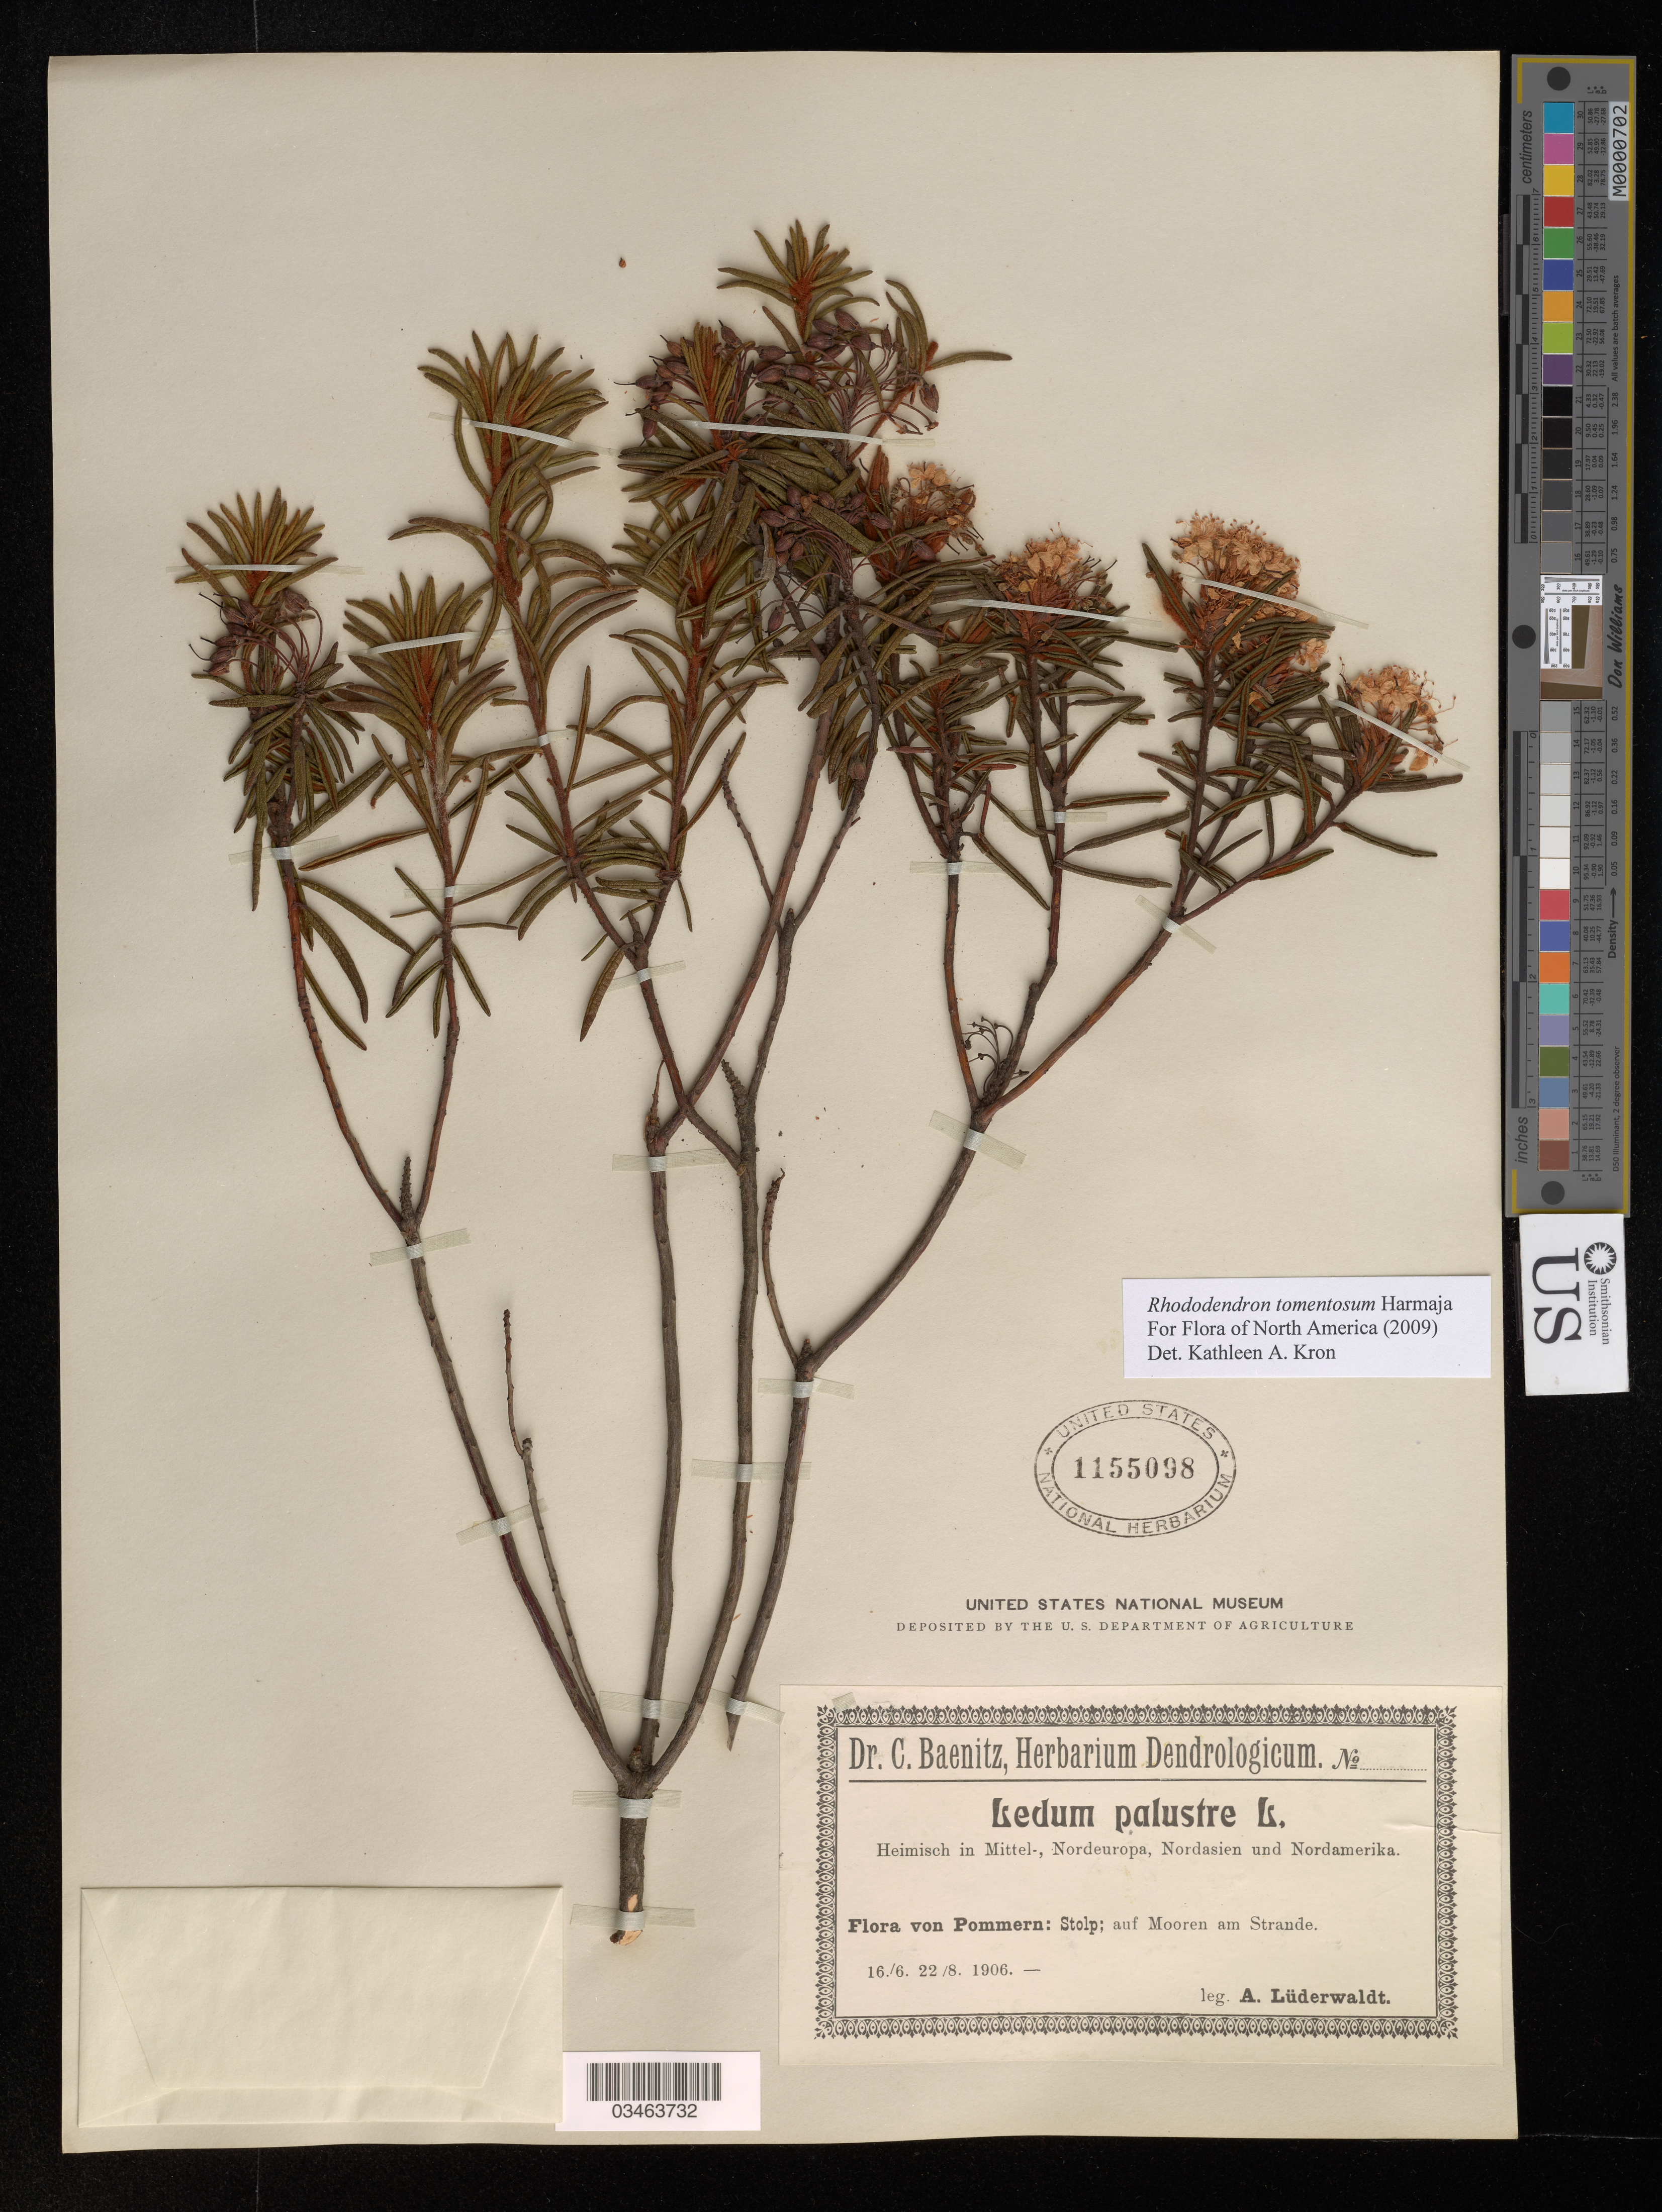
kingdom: Plantae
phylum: Tracheophyta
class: Magnoliopsida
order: Ericales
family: Ericaceae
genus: Rhododendron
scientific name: Rhododendron tomentosum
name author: Harmaja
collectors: A. Lüderwaldt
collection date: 1906-06-16/1906-08-22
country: Germany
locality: Pommern: Stolp; auf Mooren am Strande.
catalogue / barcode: US 1155098